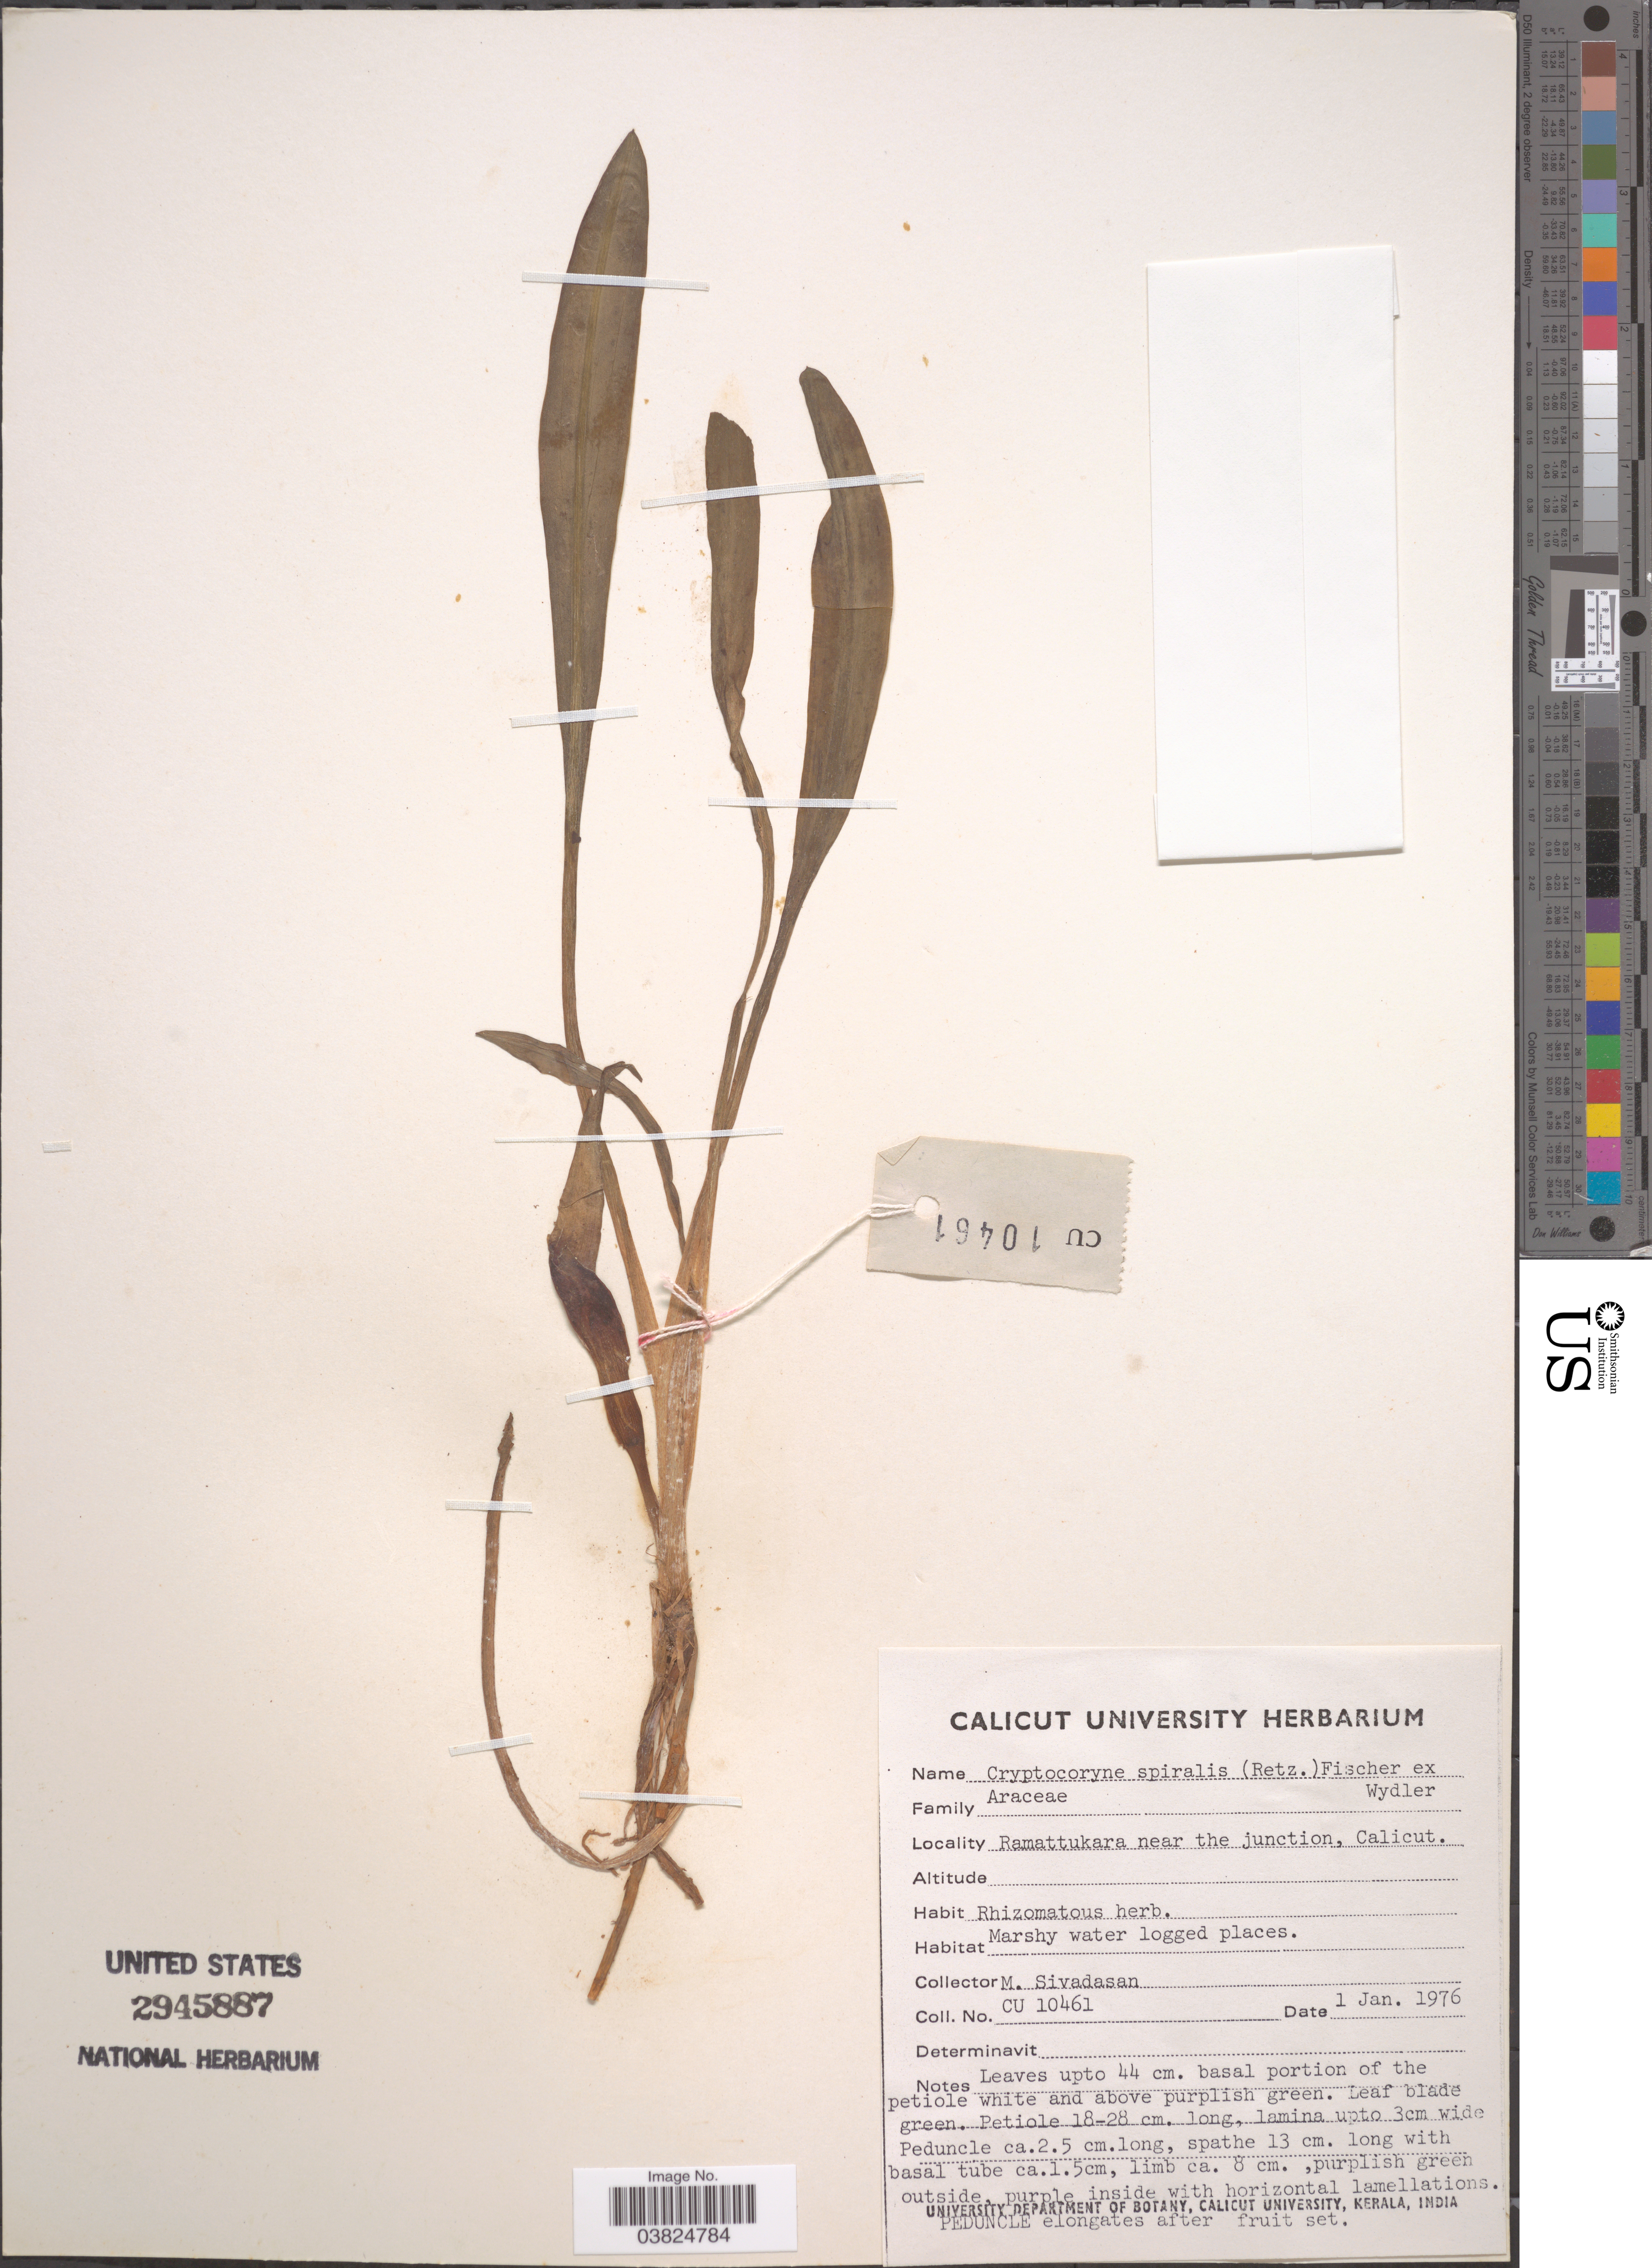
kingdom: Plantae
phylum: Tracheophyta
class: Liliopsida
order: Alismatales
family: Araceae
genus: Cryptocoryne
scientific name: Cryptocoryne spiralis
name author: (Retz.) Fisch. ex Wydler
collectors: M. Sivadasan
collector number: CU10461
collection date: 1976-01-01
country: India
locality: Ramattukara near the junction, Calicut.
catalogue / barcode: US 2945887